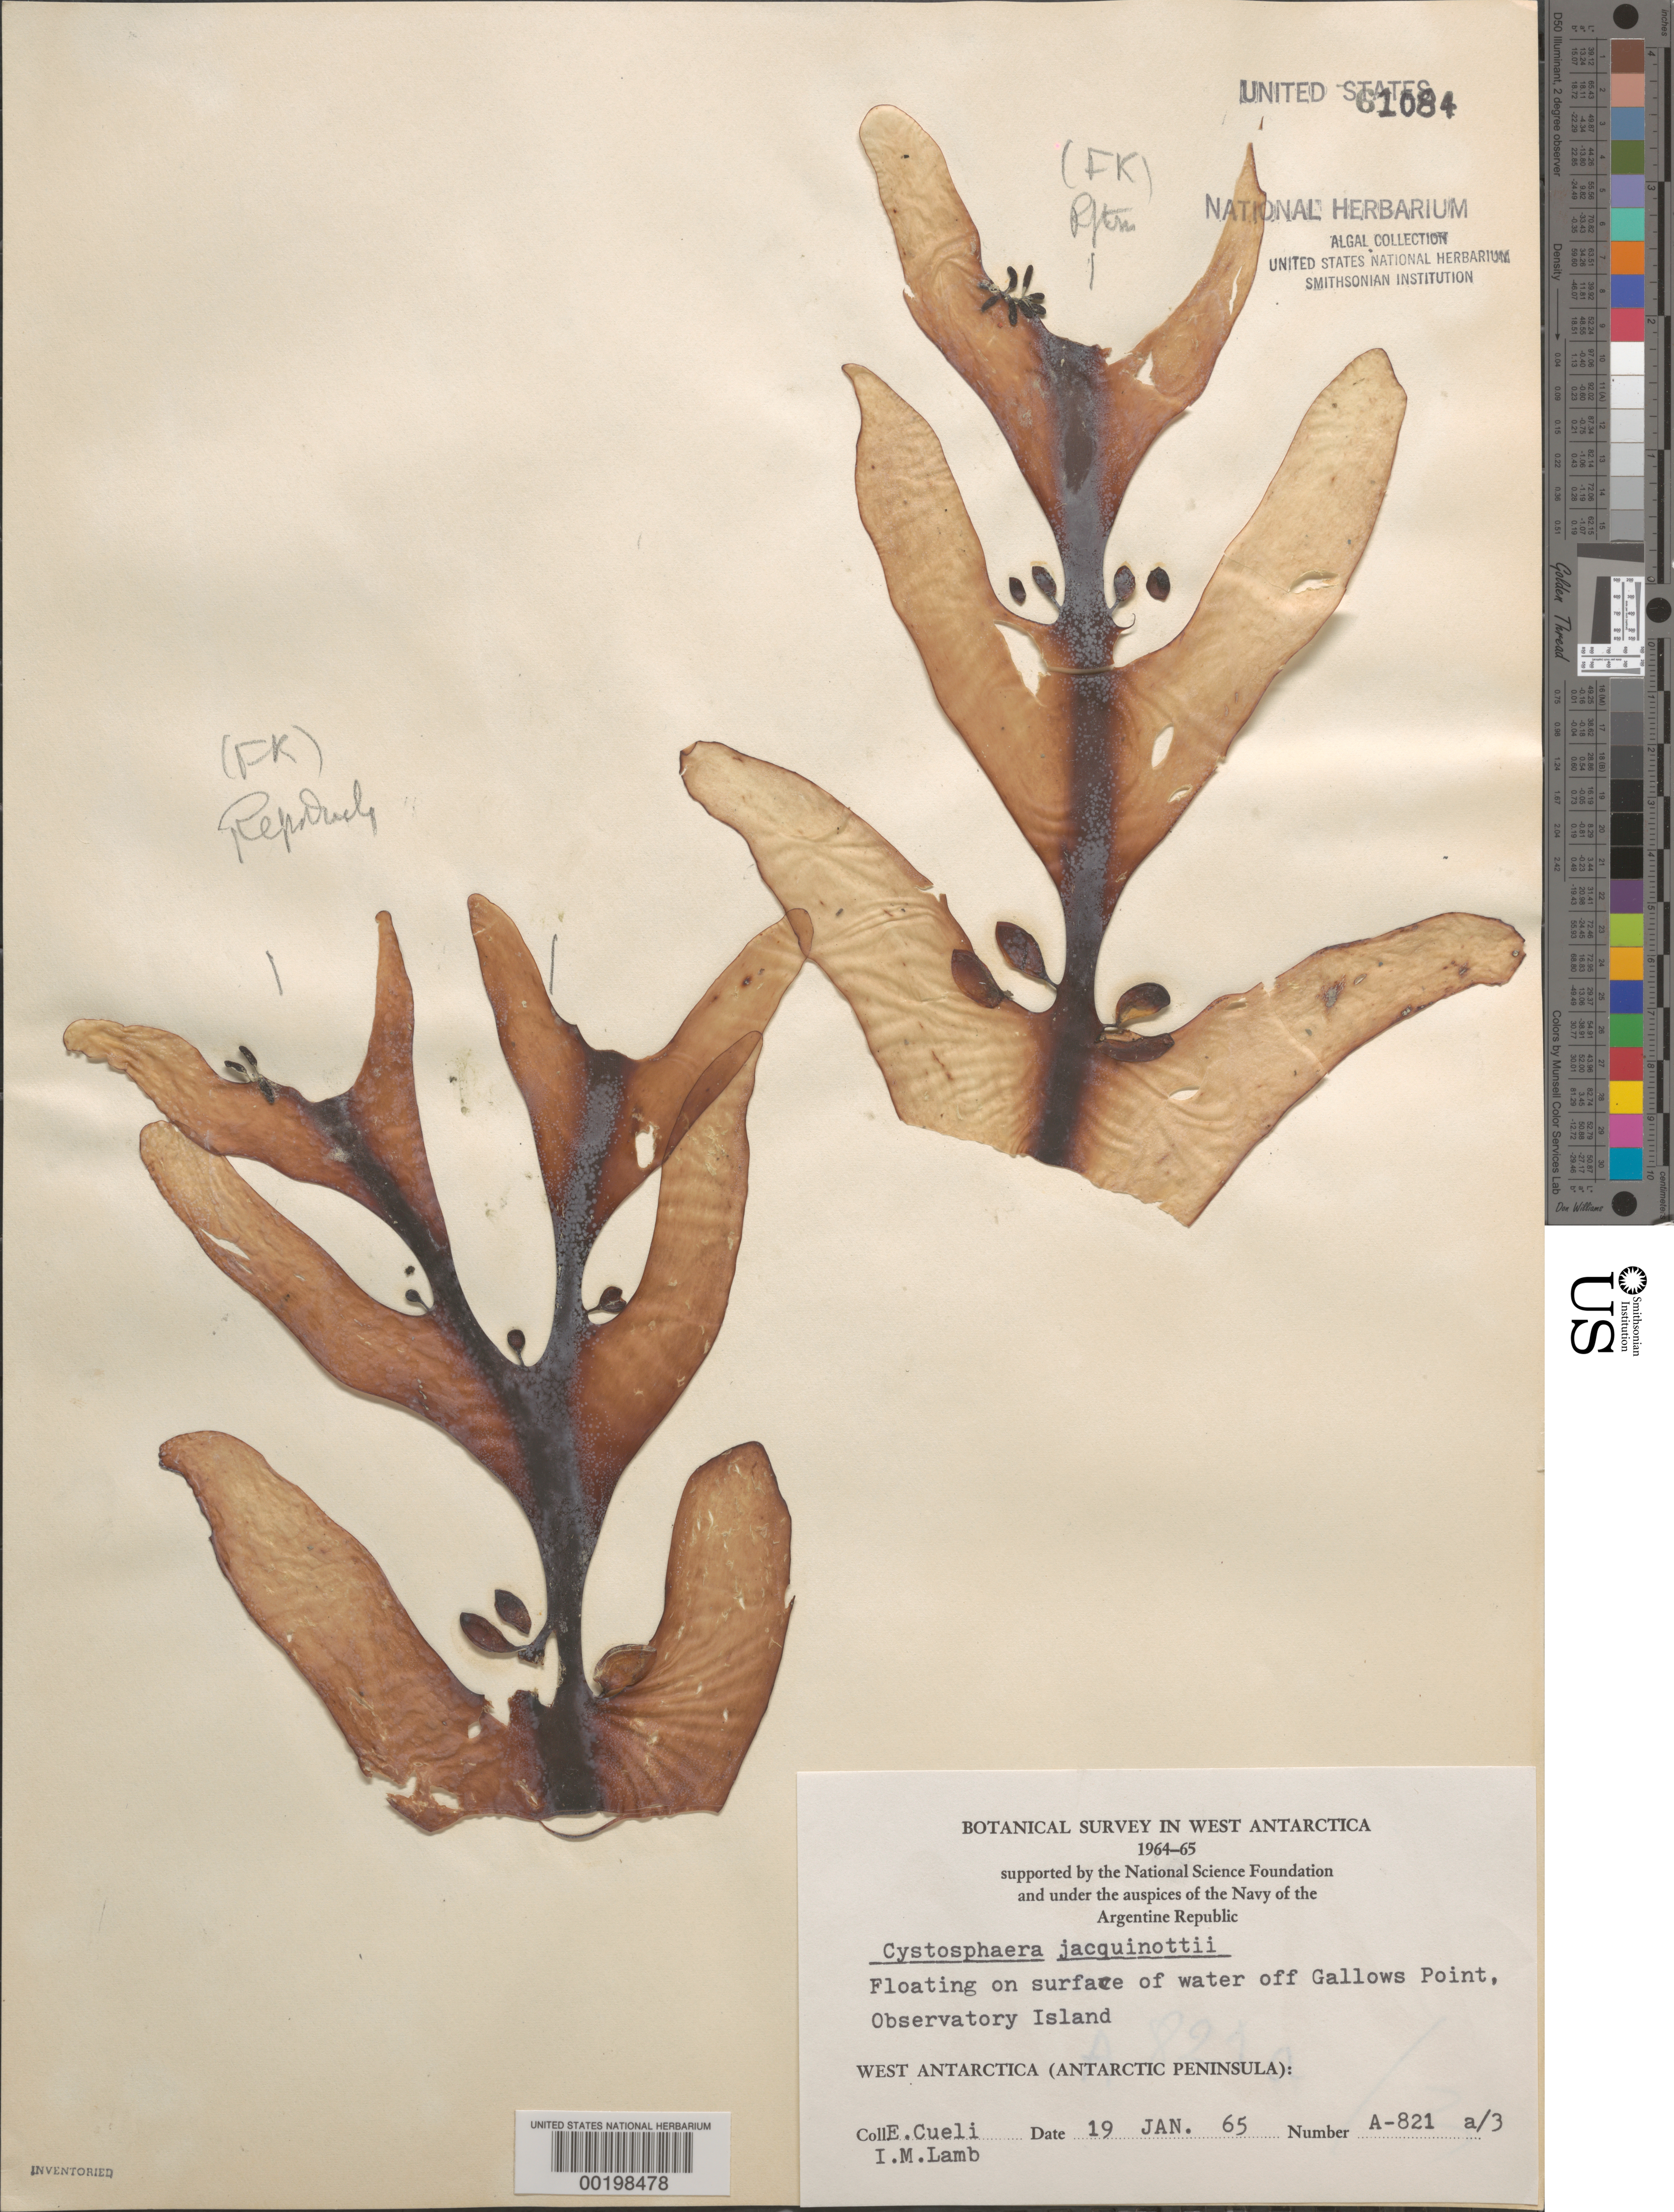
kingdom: Chromista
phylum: Ochrophyta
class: Phaeophyceae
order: Fucales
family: Seirococcaceae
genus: Cystosphaera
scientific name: Cystosphaera jacquinotii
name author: (Montagne) Skottsberg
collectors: E. Cueli & I. M. Lamb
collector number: A-821a-3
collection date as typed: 19 Jan 1965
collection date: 1965-01-19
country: Antarctica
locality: Gamma (observatory) Island, off Gallows Point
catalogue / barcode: US 61084